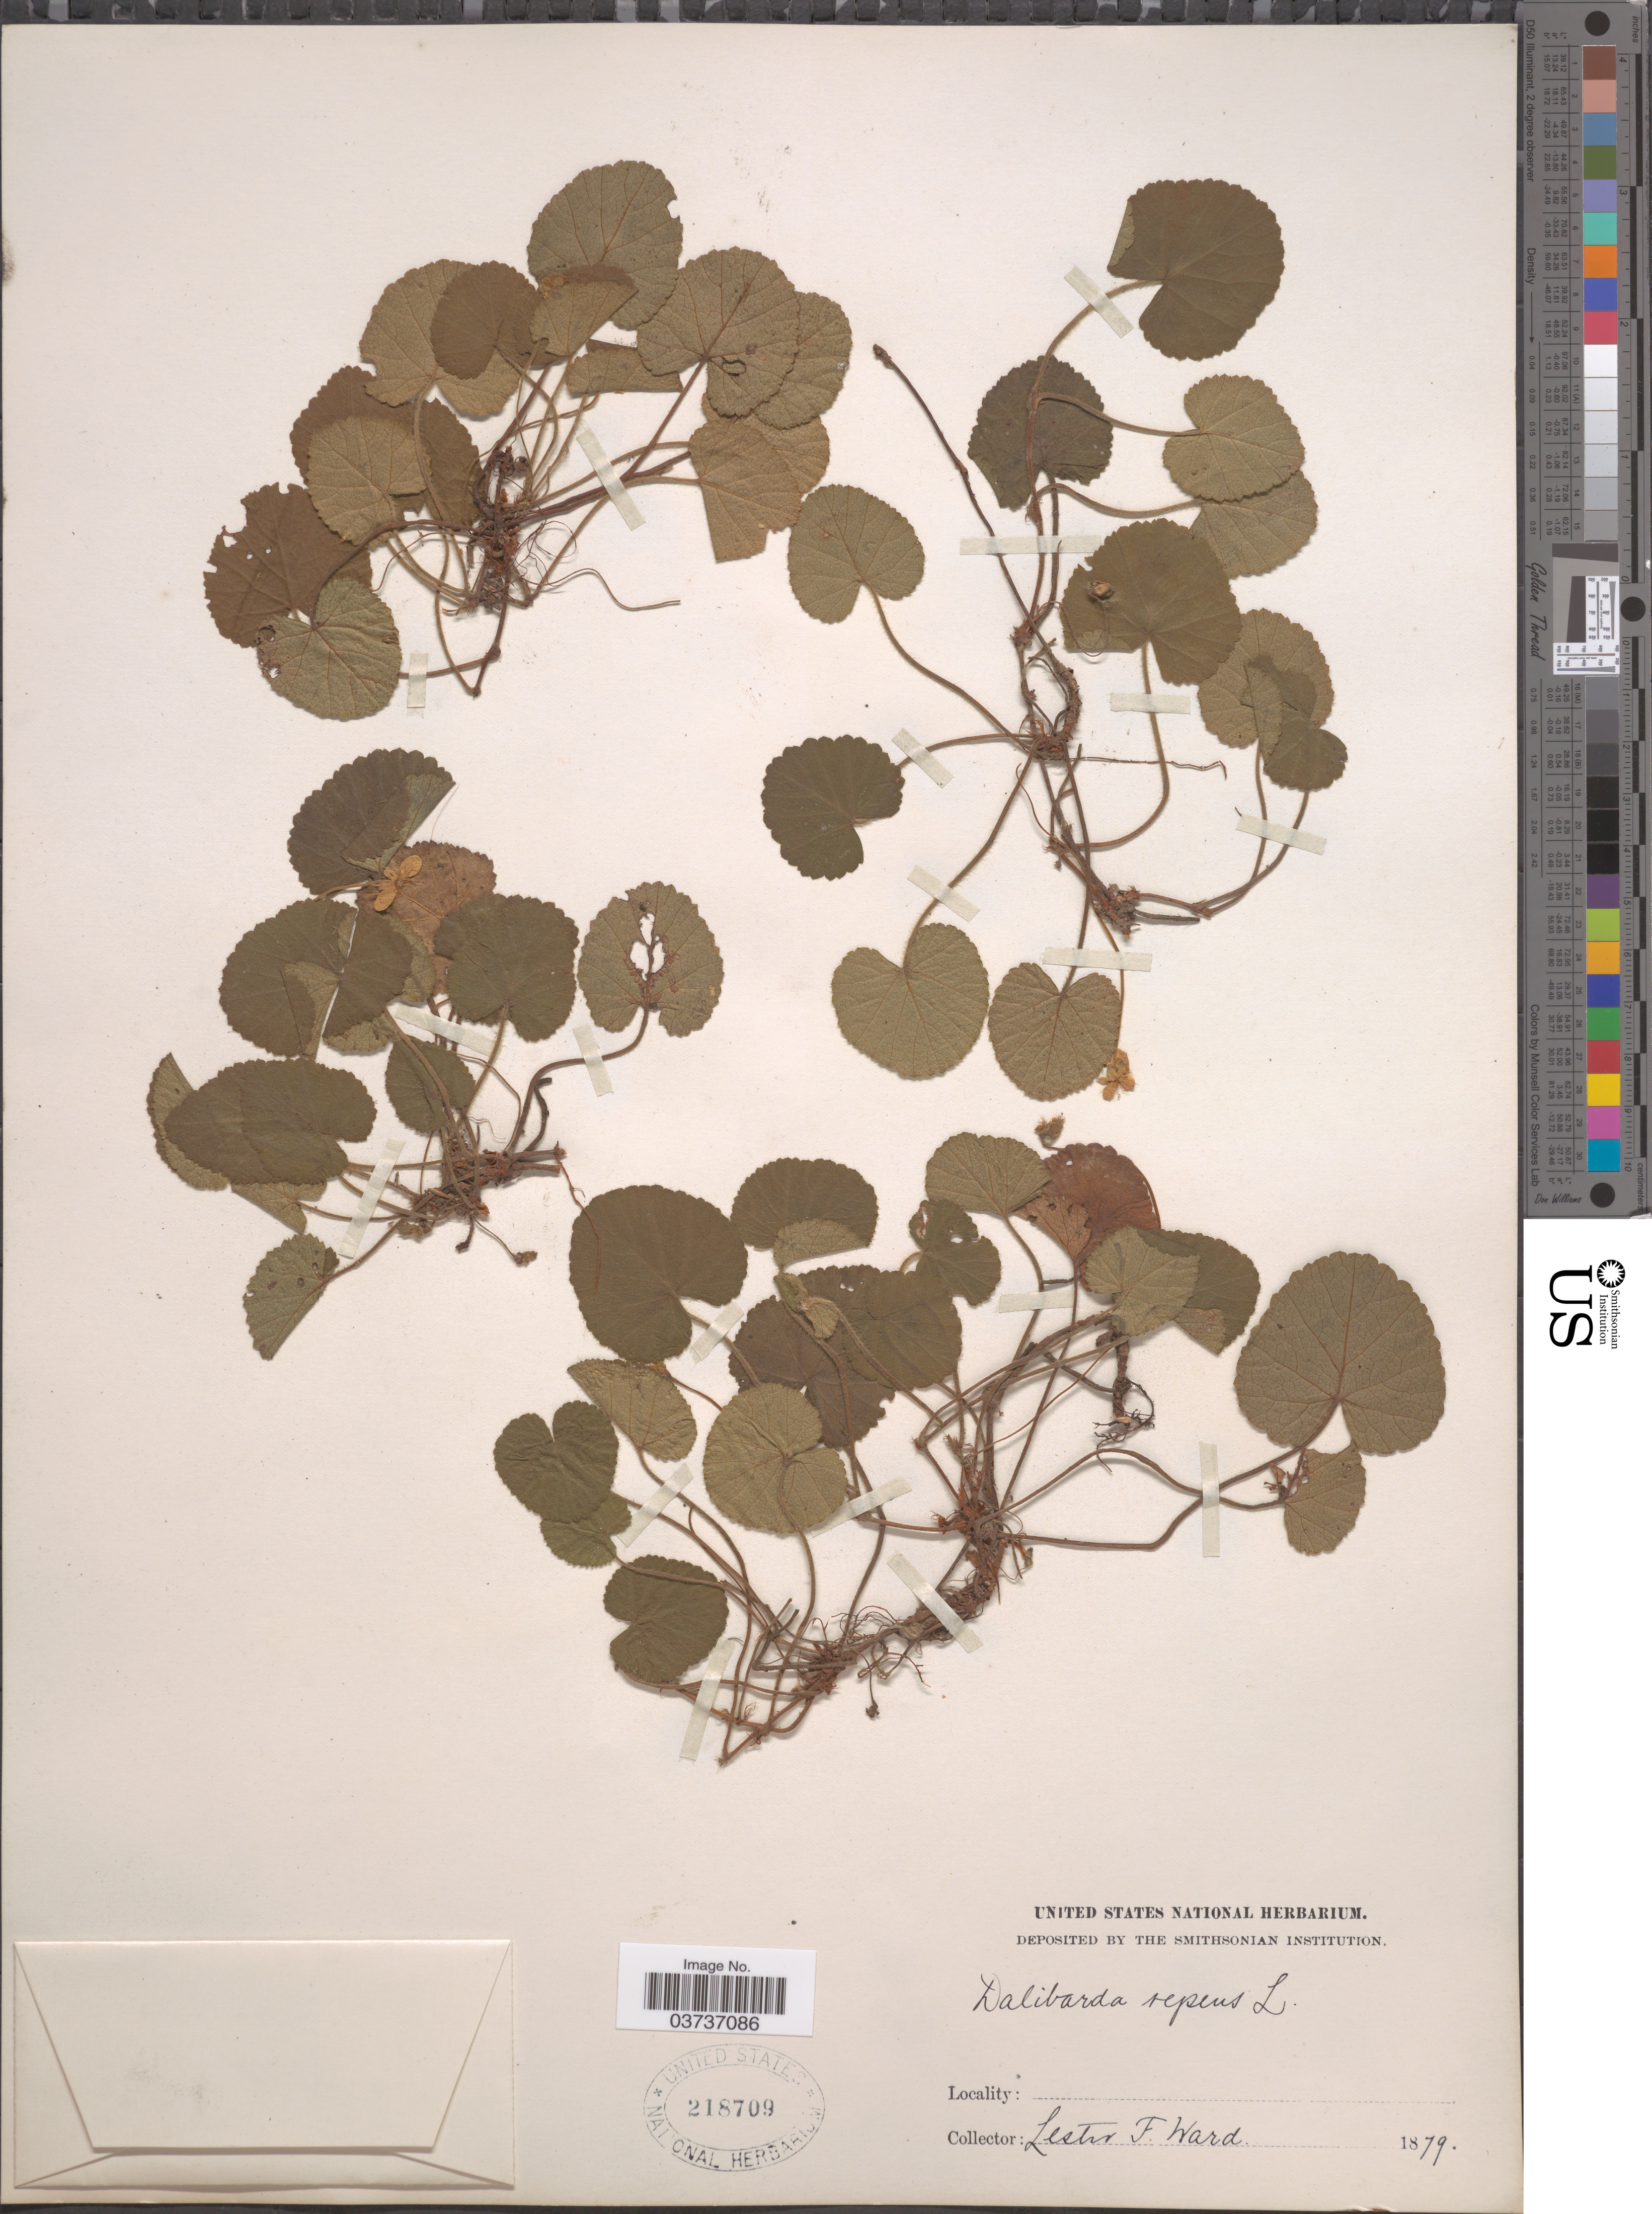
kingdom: Plantae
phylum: Tracheophyta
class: Magnoliopsida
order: Rosales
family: Rosaceae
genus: Dalibarda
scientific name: Dalibarda repens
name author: L.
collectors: L. F. Ward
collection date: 1879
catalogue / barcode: US 218709